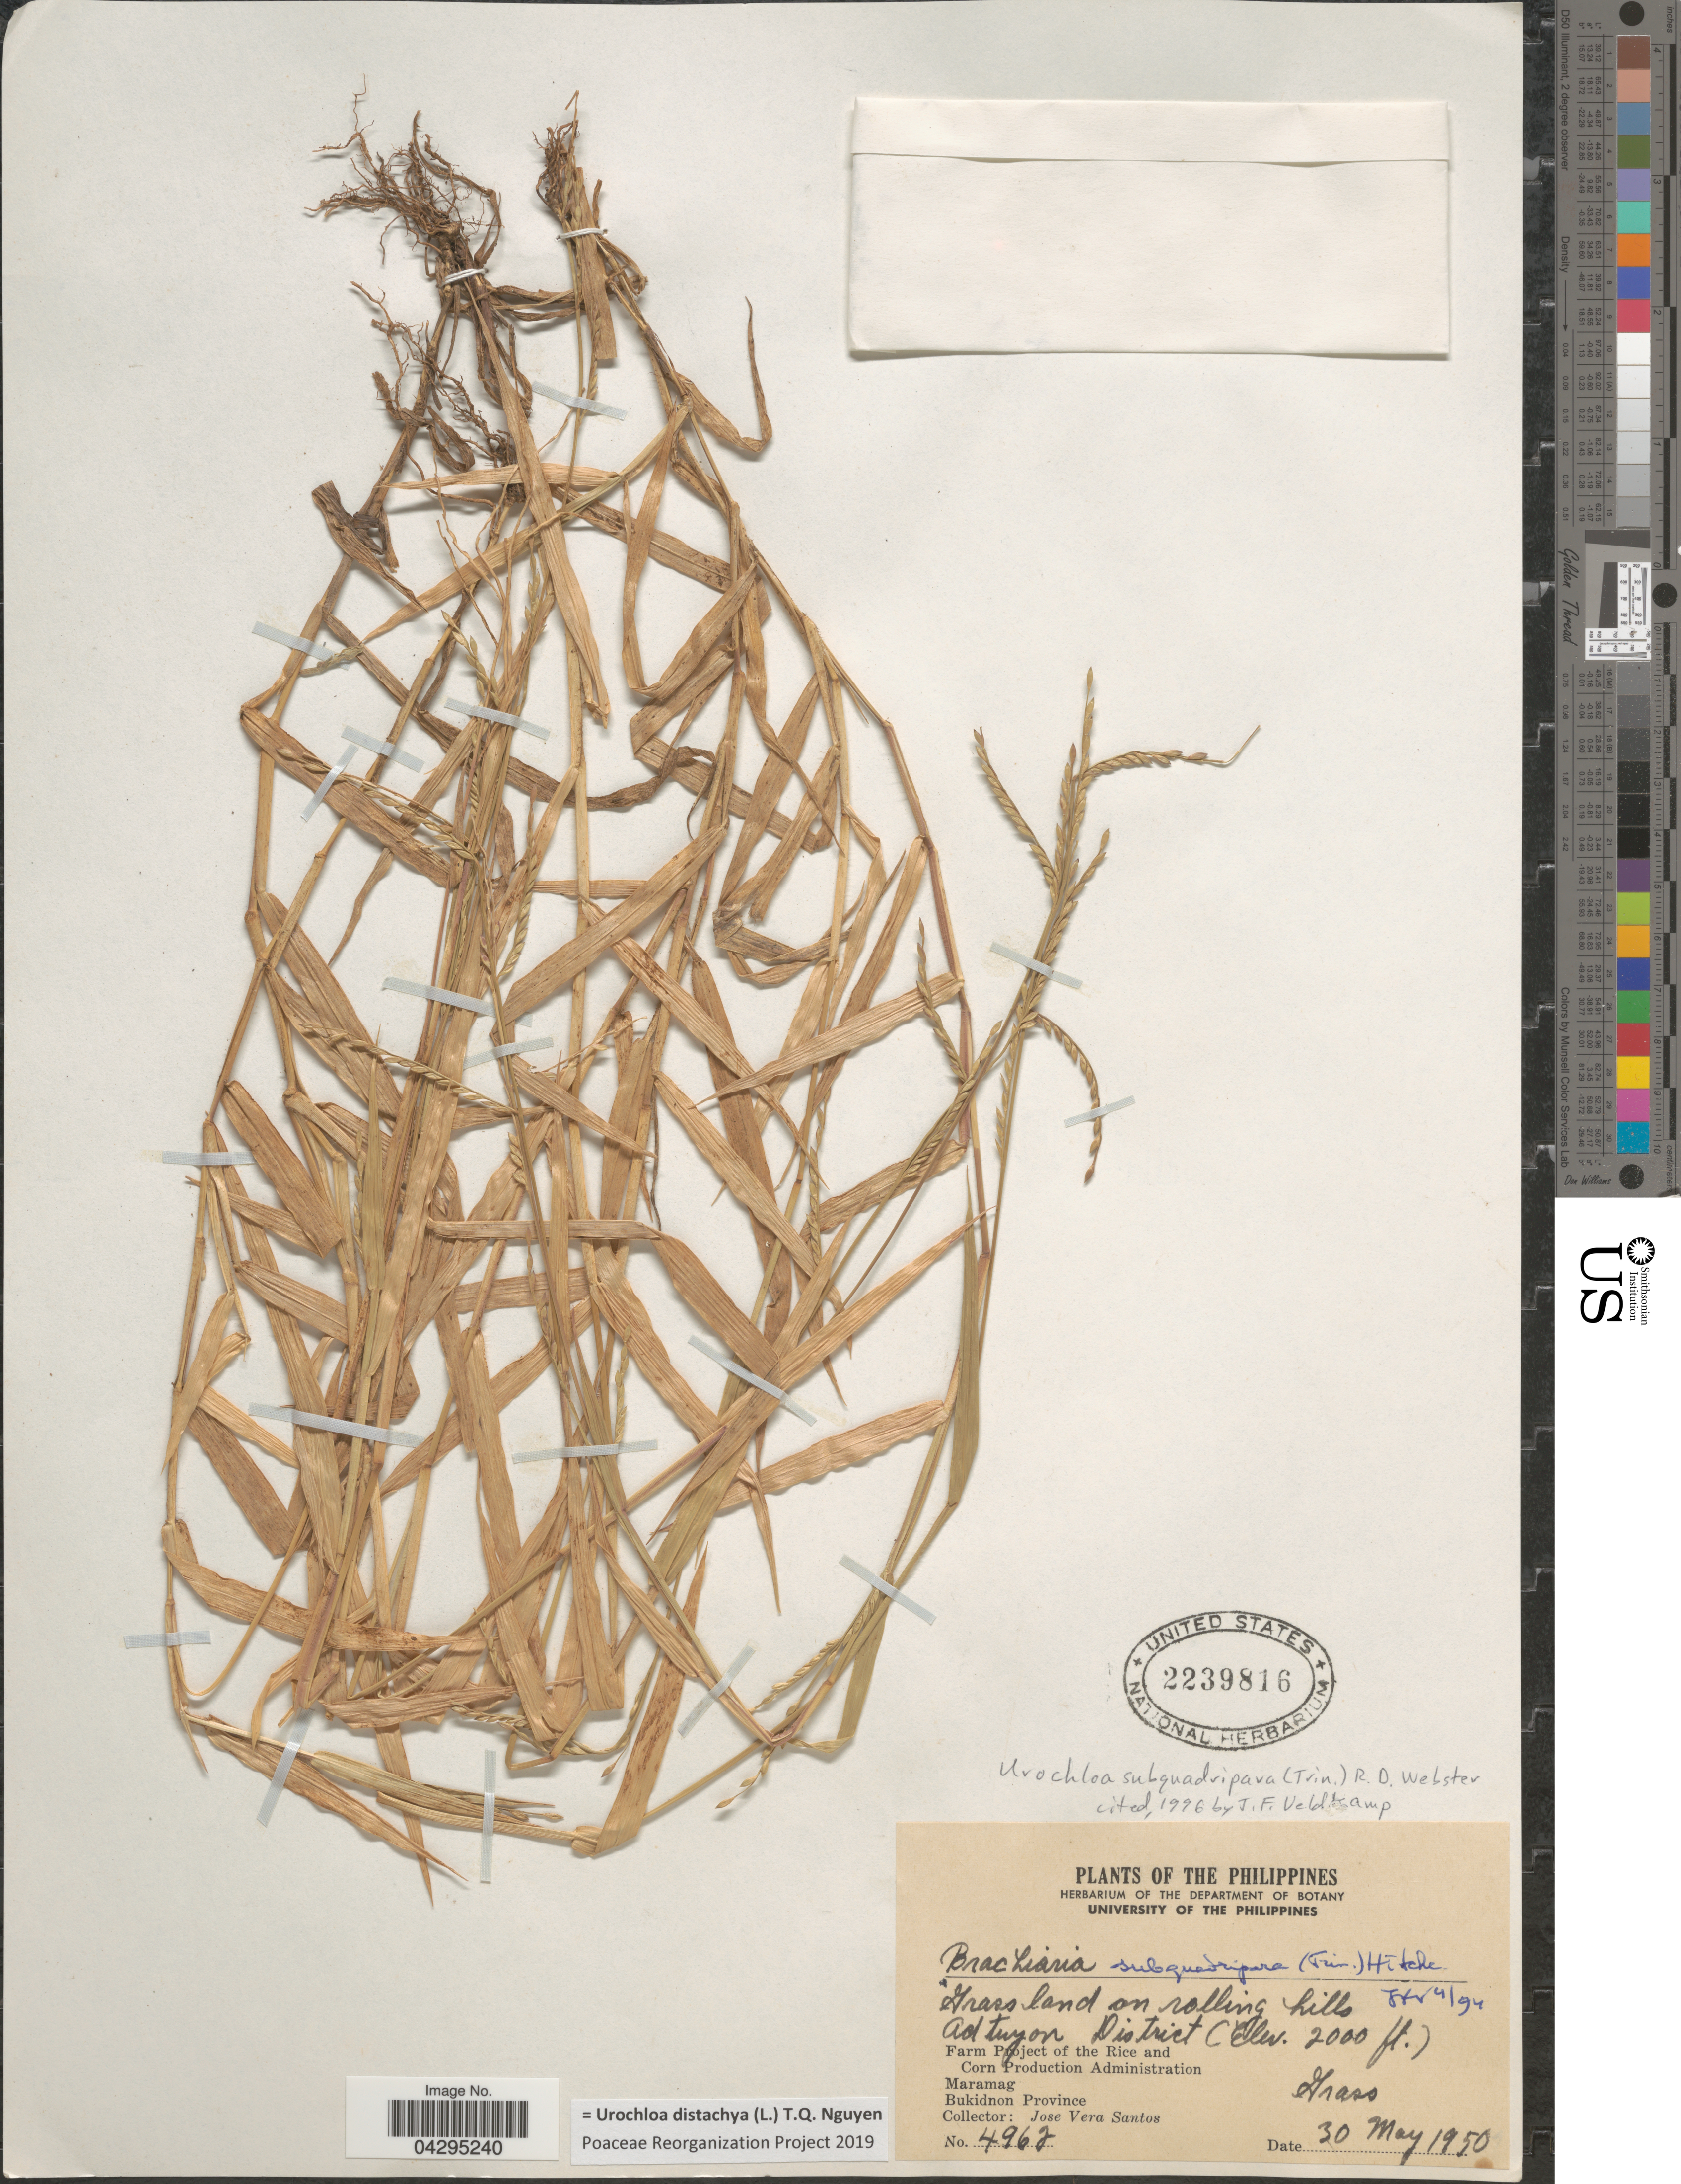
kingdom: Plantae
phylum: Tracheophyta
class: Liliopsida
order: Poales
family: Poaceae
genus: Urochloa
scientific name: Urochloa distachya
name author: (L.) T.Q. Nguyen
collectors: J. Santos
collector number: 4962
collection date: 1950-05-30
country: Philippines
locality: Ad Tuyon District. Maramag. Bukidnon Province.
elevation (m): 610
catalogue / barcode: US 2239816